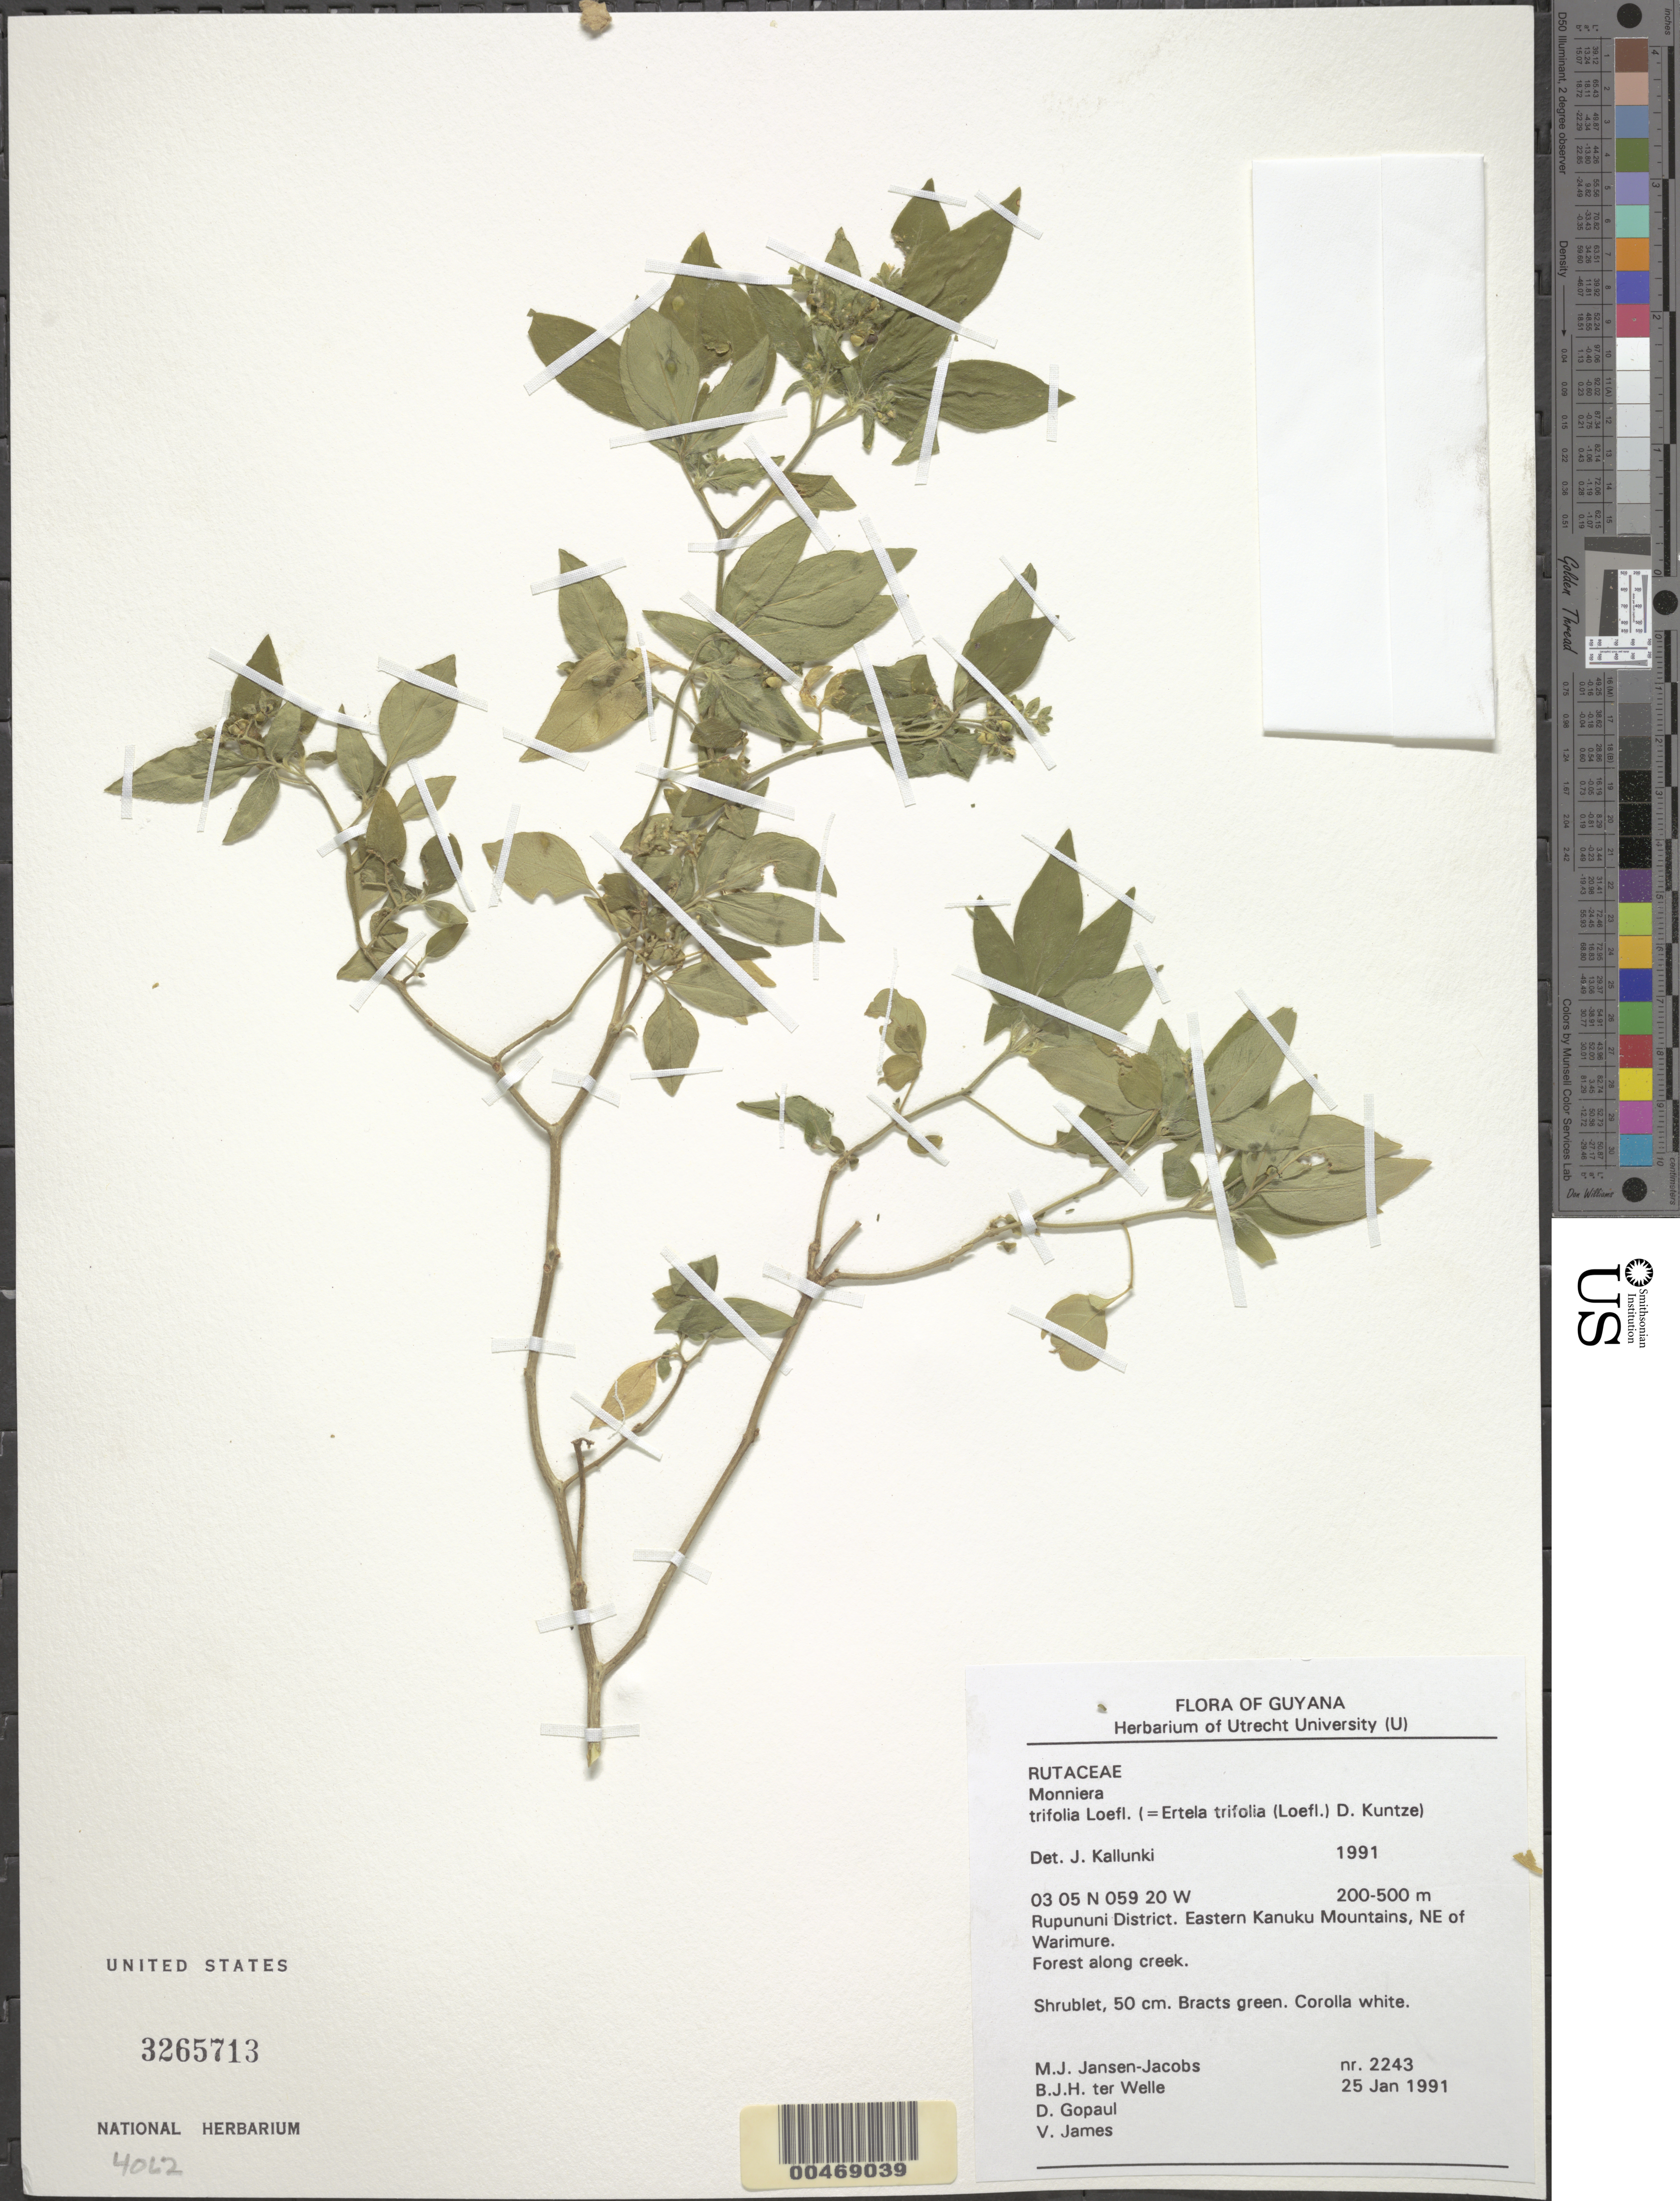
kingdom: Plantae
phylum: Tracheophyta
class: Magnoliopsida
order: Sapindales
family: Rutaceae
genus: Ertela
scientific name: Ertela trifolia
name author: (L.) Kuntze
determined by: Kallunki, Jacquelyn A.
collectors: M. J. Jansen-Jacobs, B. Welle, D. Gopaul & V. James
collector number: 2243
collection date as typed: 25-Jan-91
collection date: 1991-01-25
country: Guyana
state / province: U. Takutu-U. Essequibo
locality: Warimure, NE of, eastern Kanuku Mts., Rupununi District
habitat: Forest along creek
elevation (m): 200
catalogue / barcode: US 3265713